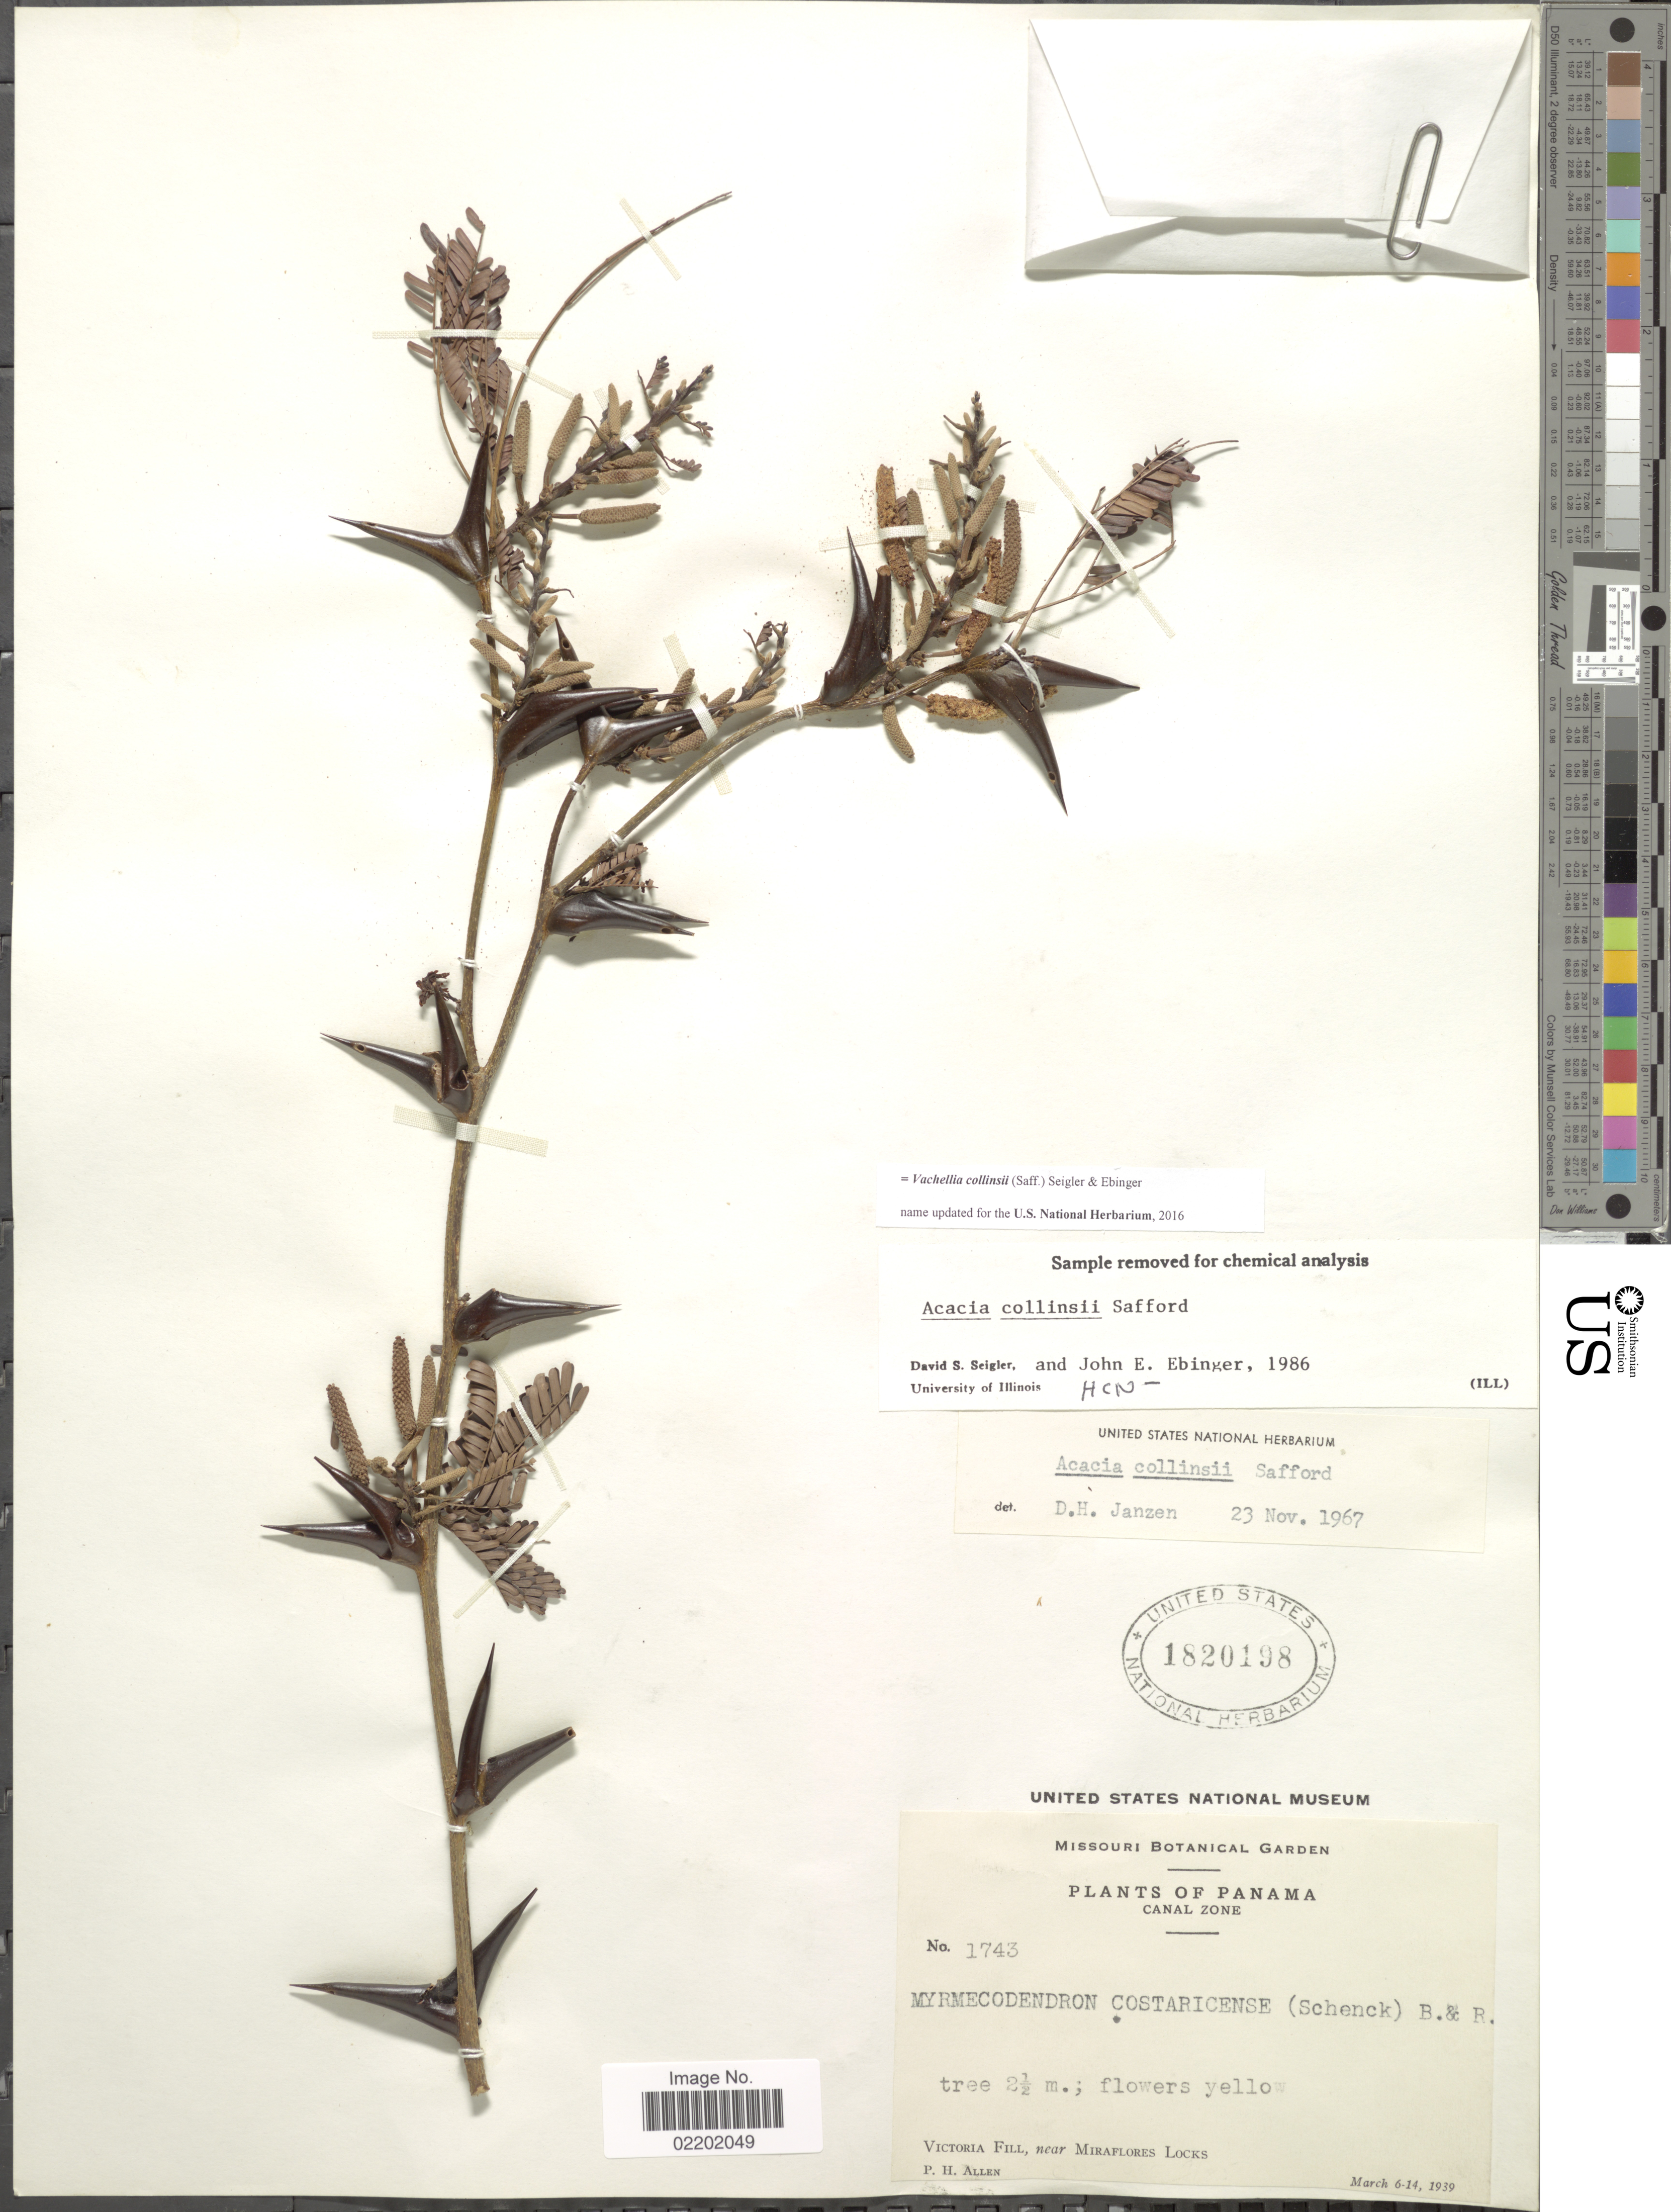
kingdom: Plantae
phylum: Tracheophyta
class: Magnoliopsida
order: Fabales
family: Fabaceae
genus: Vachellia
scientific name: Vachellia collinsii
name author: (Saff.) Seigler & Ebinger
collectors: P. H. Allen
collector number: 1743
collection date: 1939-03-06/1939-03-14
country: Panama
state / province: Panamá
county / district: Canal Zone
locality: Canal Zone, Victoria Fill, near Miraflores Locks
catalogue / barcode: US 1820198